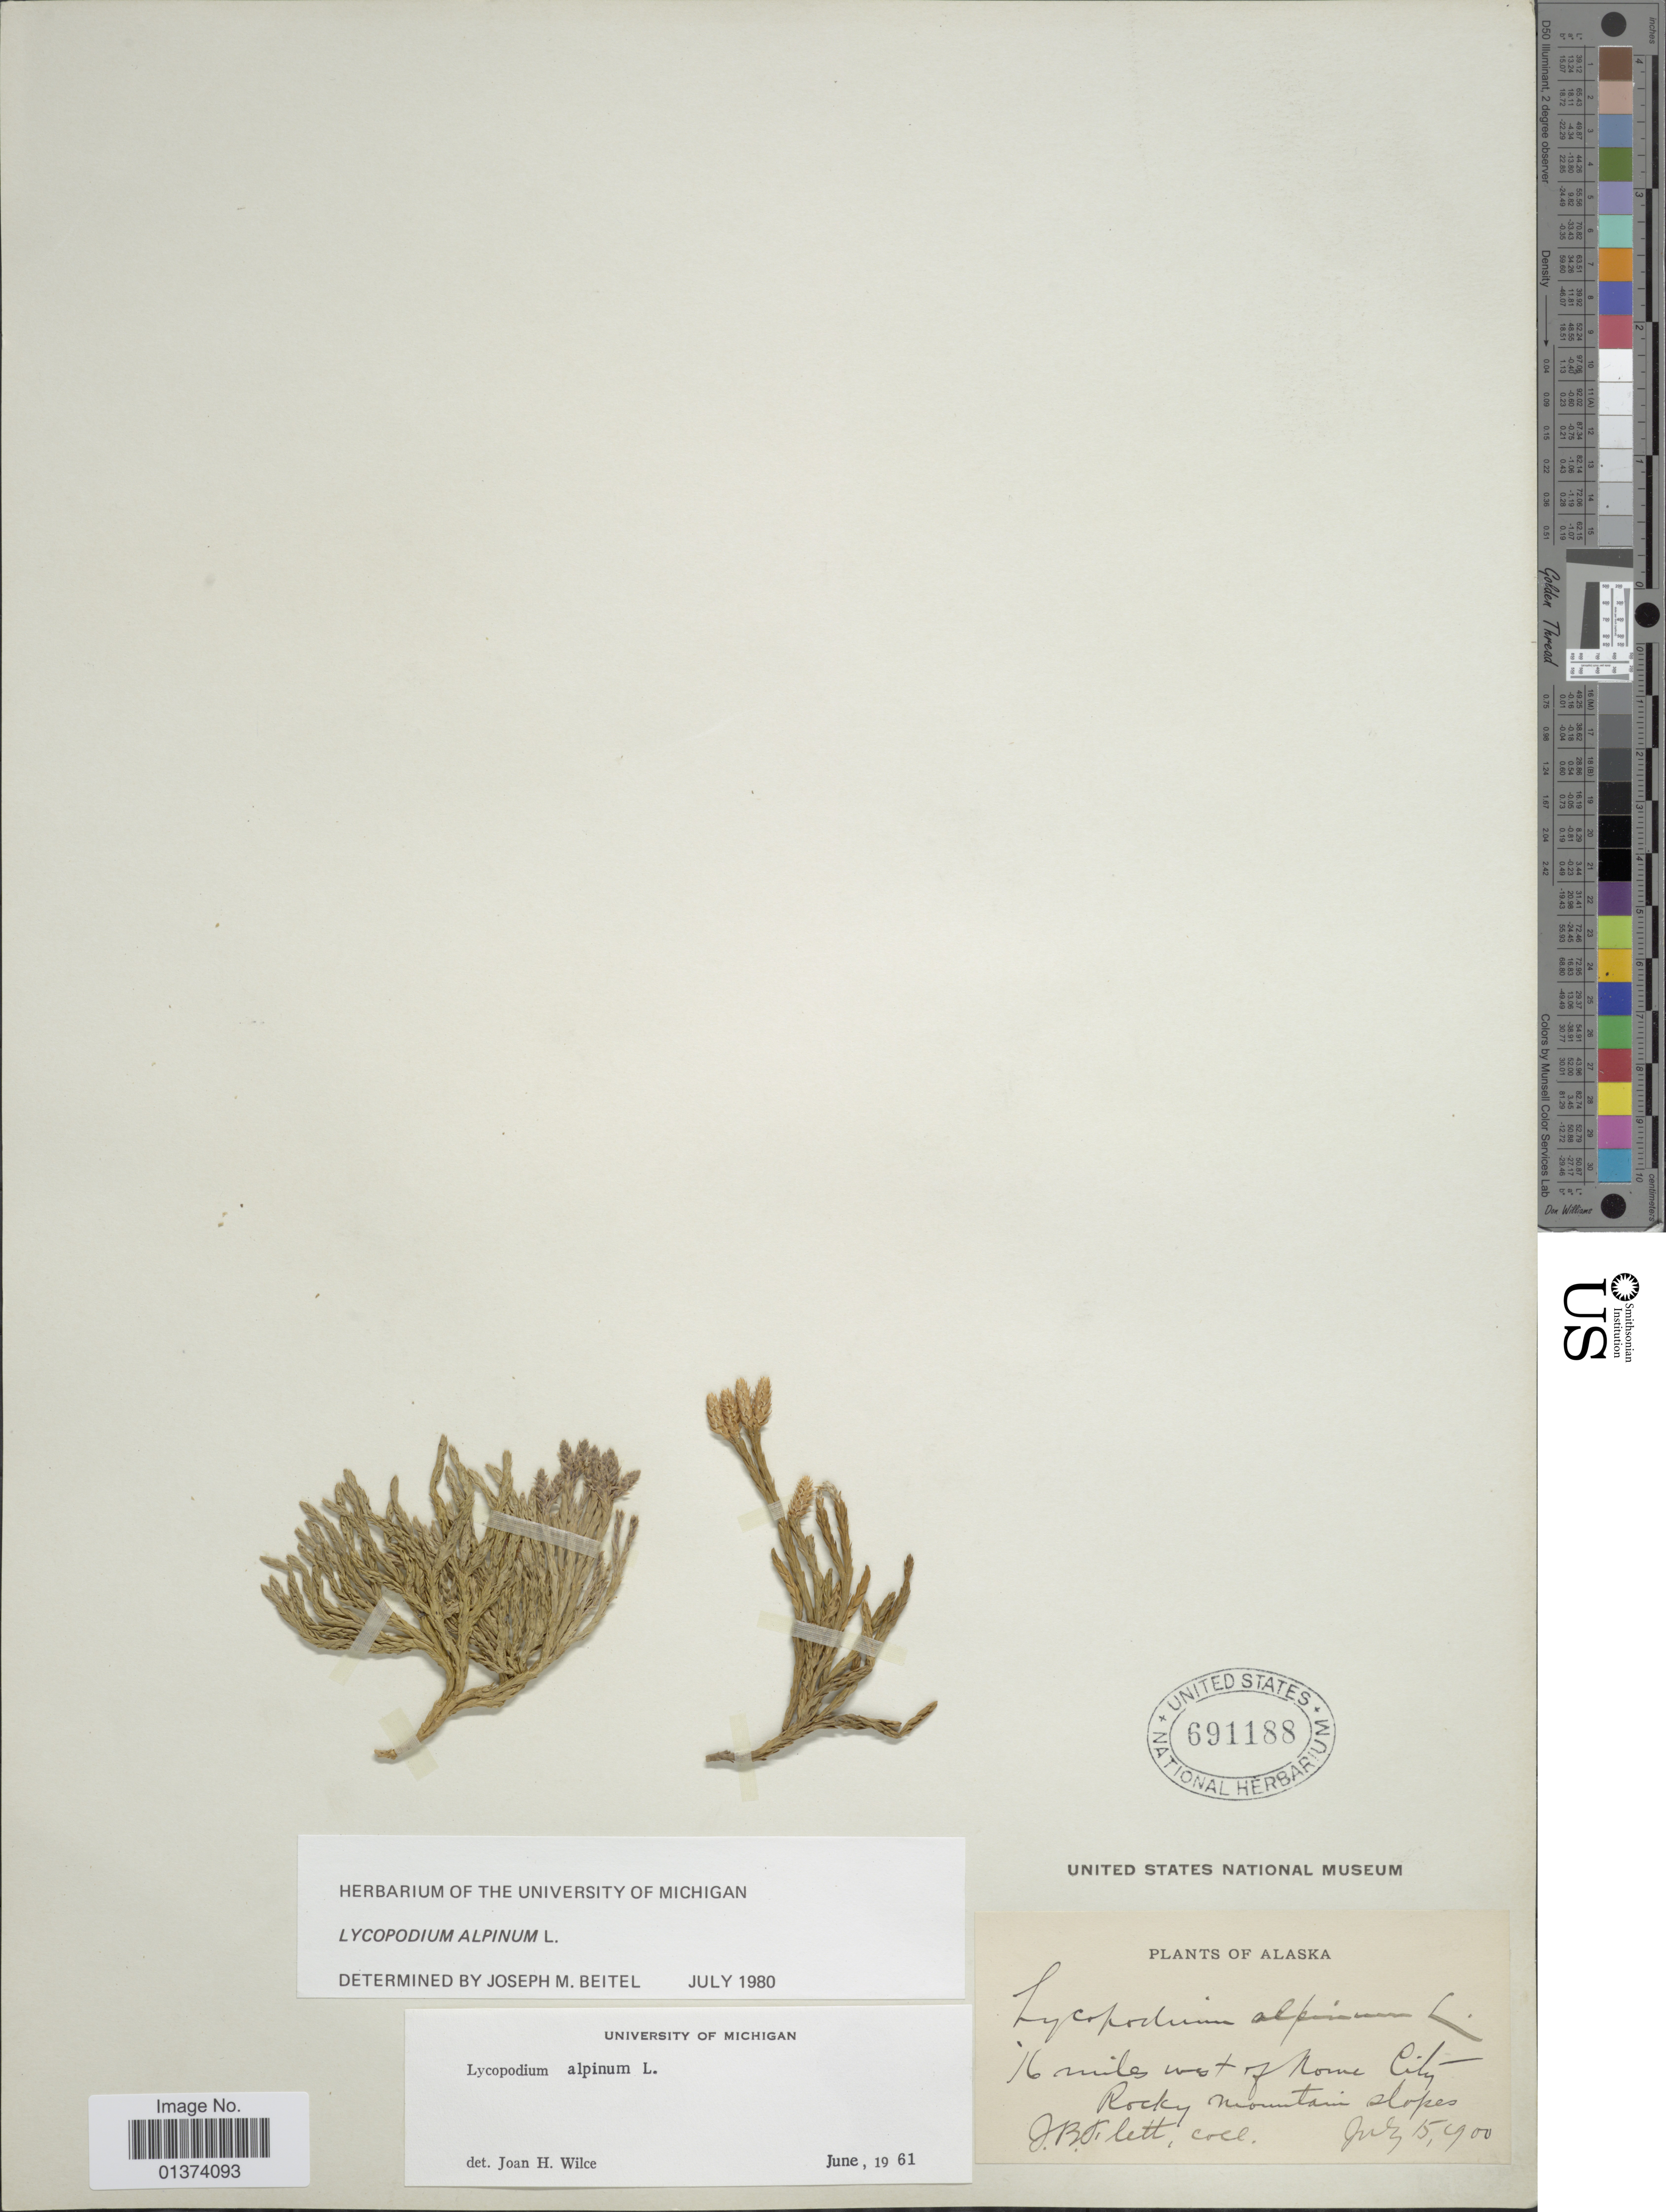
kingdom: Plantae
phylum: Tracheophyta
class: Lycopodiopsida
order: Lycopodiales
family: Lycopodiaceae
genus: Diphasiastrum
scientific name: Diphasiastrum alpinum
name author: (L.) Holub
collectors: J. Flett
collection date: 1900-07-15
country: United States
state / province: Alaska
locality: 16 miles west of Nome City, Rocky Mountain slopes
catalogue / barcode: US 691188